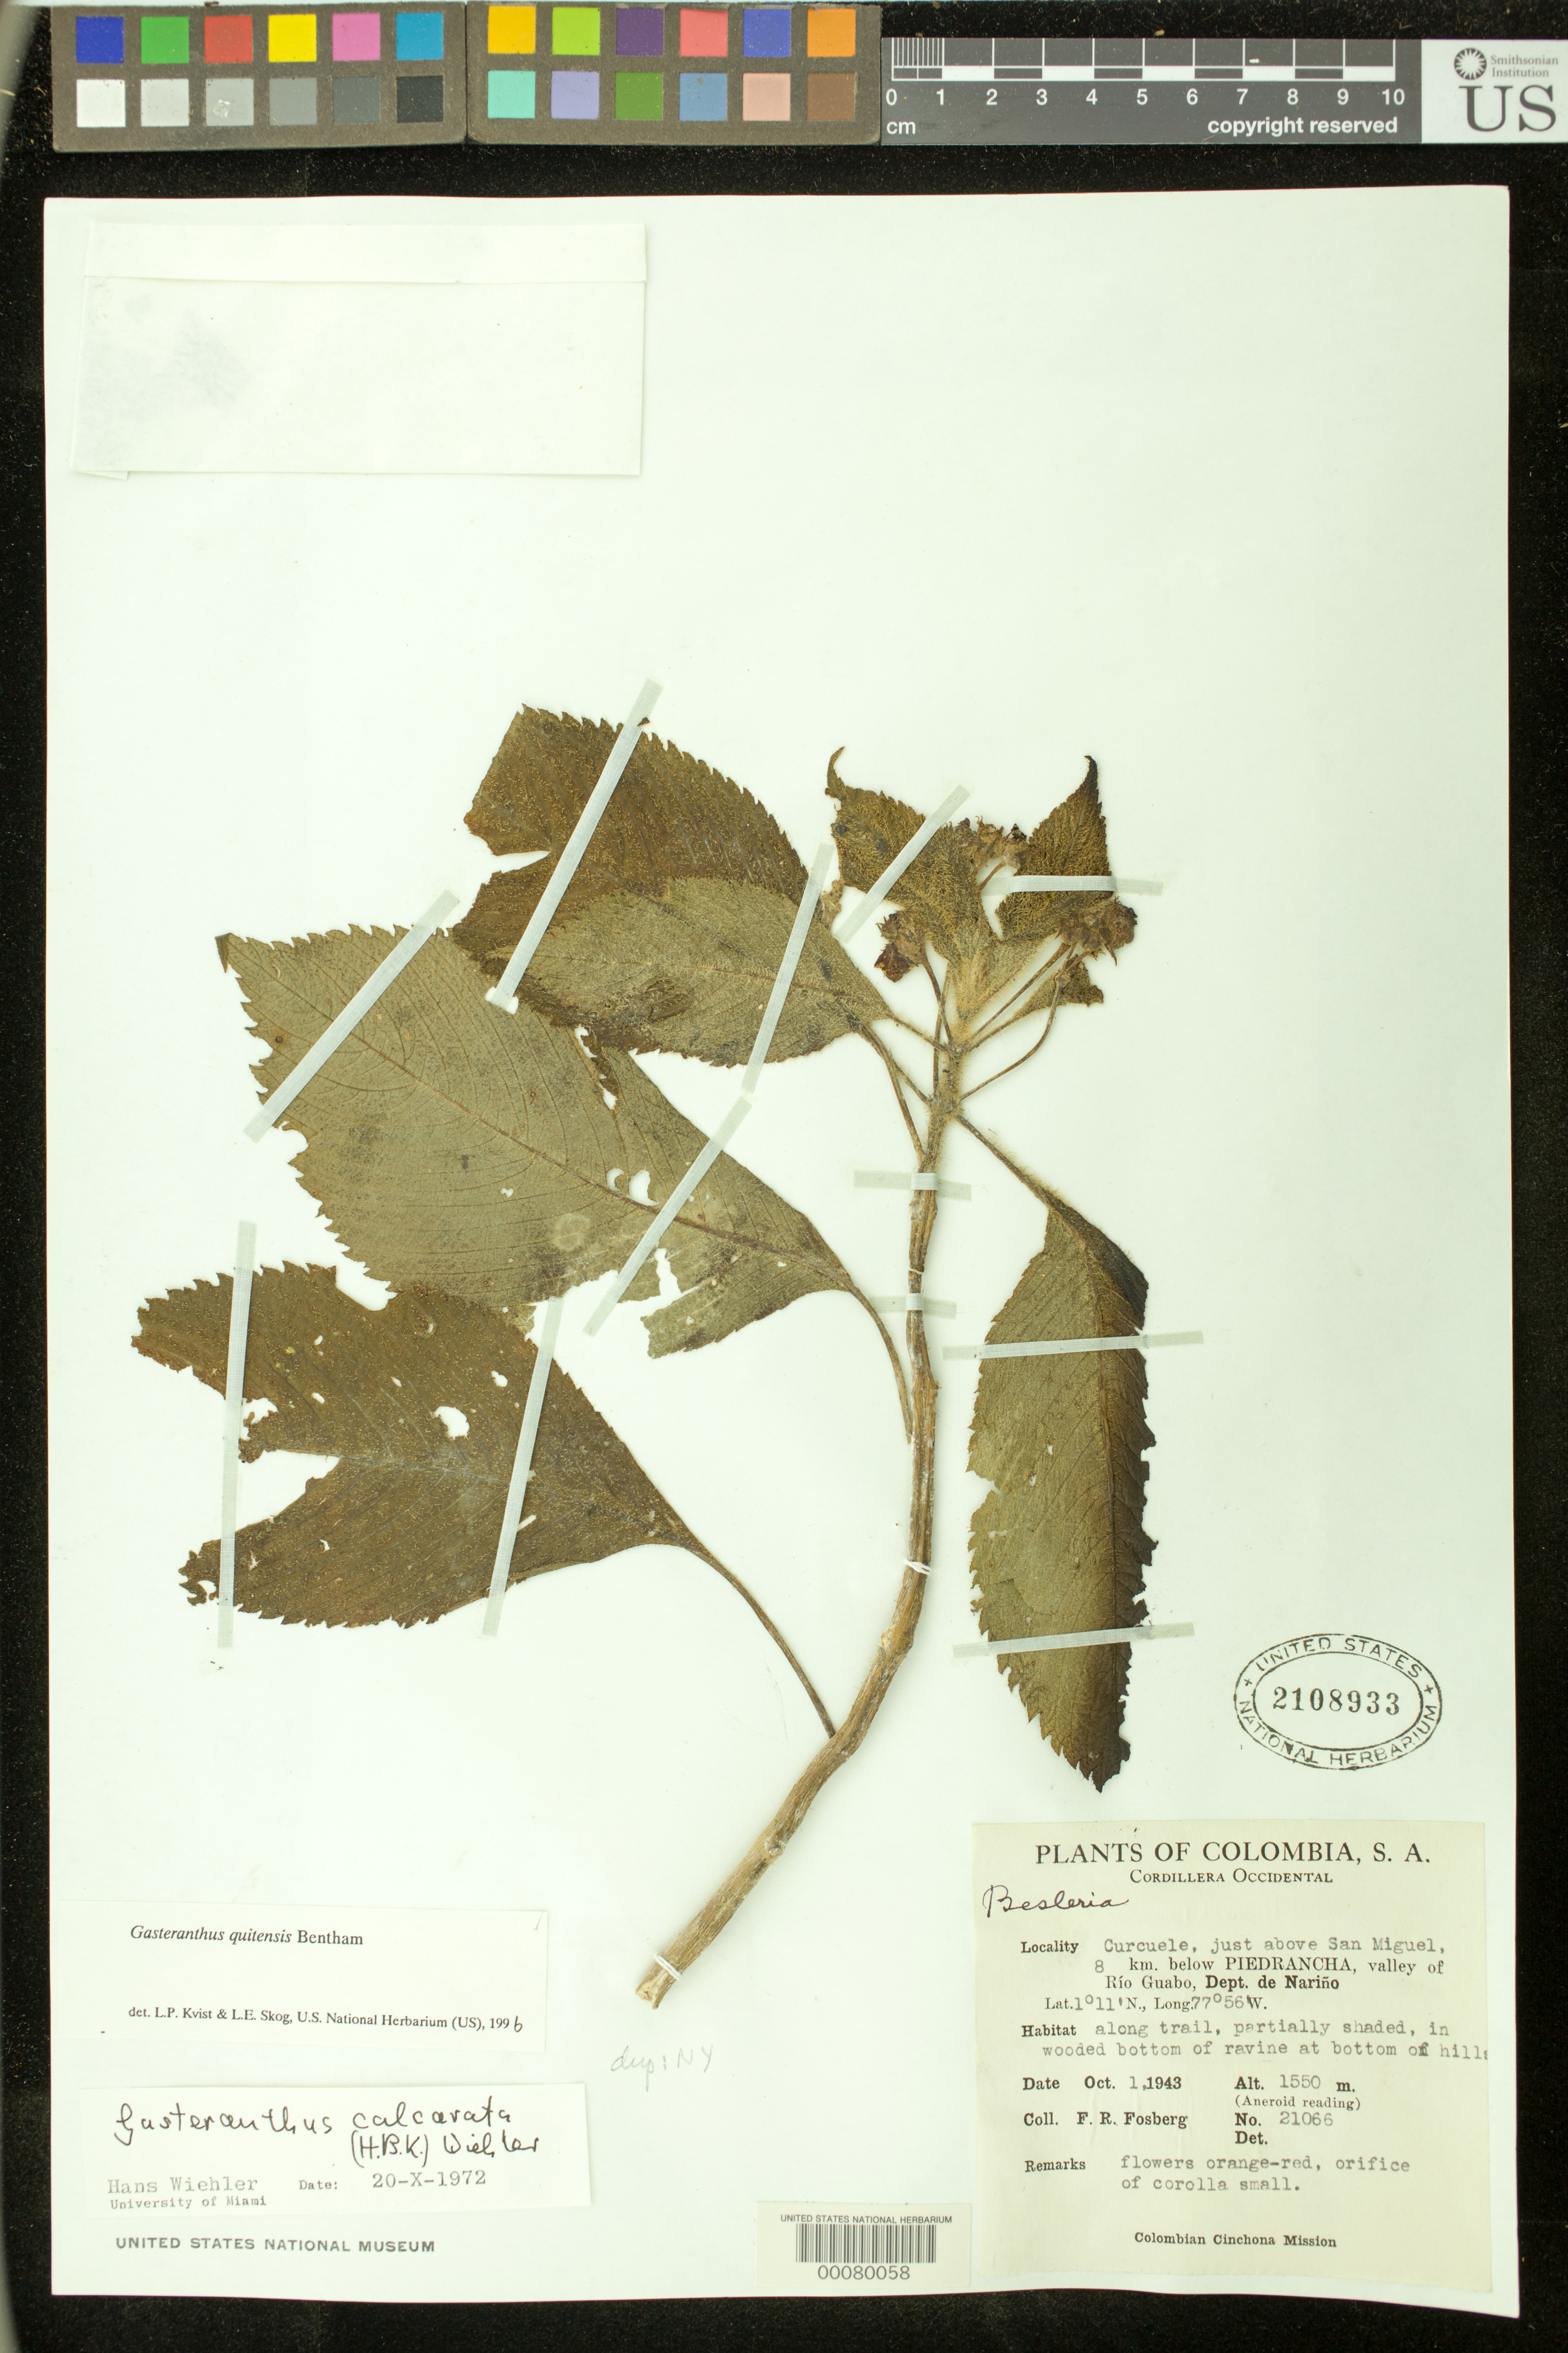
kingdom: Plantae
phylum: Tracheophyta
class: Magnoliopsida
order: Lamiales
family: Gesneriaceae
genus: Gasteranthus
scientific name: Gasteranthus quitensis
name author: Benth.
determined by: Skog, Laurence E.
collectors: F. R. Fosberg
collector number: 21066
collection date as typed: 01 Oct 1943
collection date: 1943-10-01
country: Colombia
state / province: Nariño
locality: Cordillera Occidental, Curcuele, just above San Miguel, 8 km below Piedrancha, valley of Río Guabo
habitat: Along trail, partially shaded, in wooded bottom of ravine at bottom of hills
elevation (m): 1550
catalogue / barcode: US 2108933